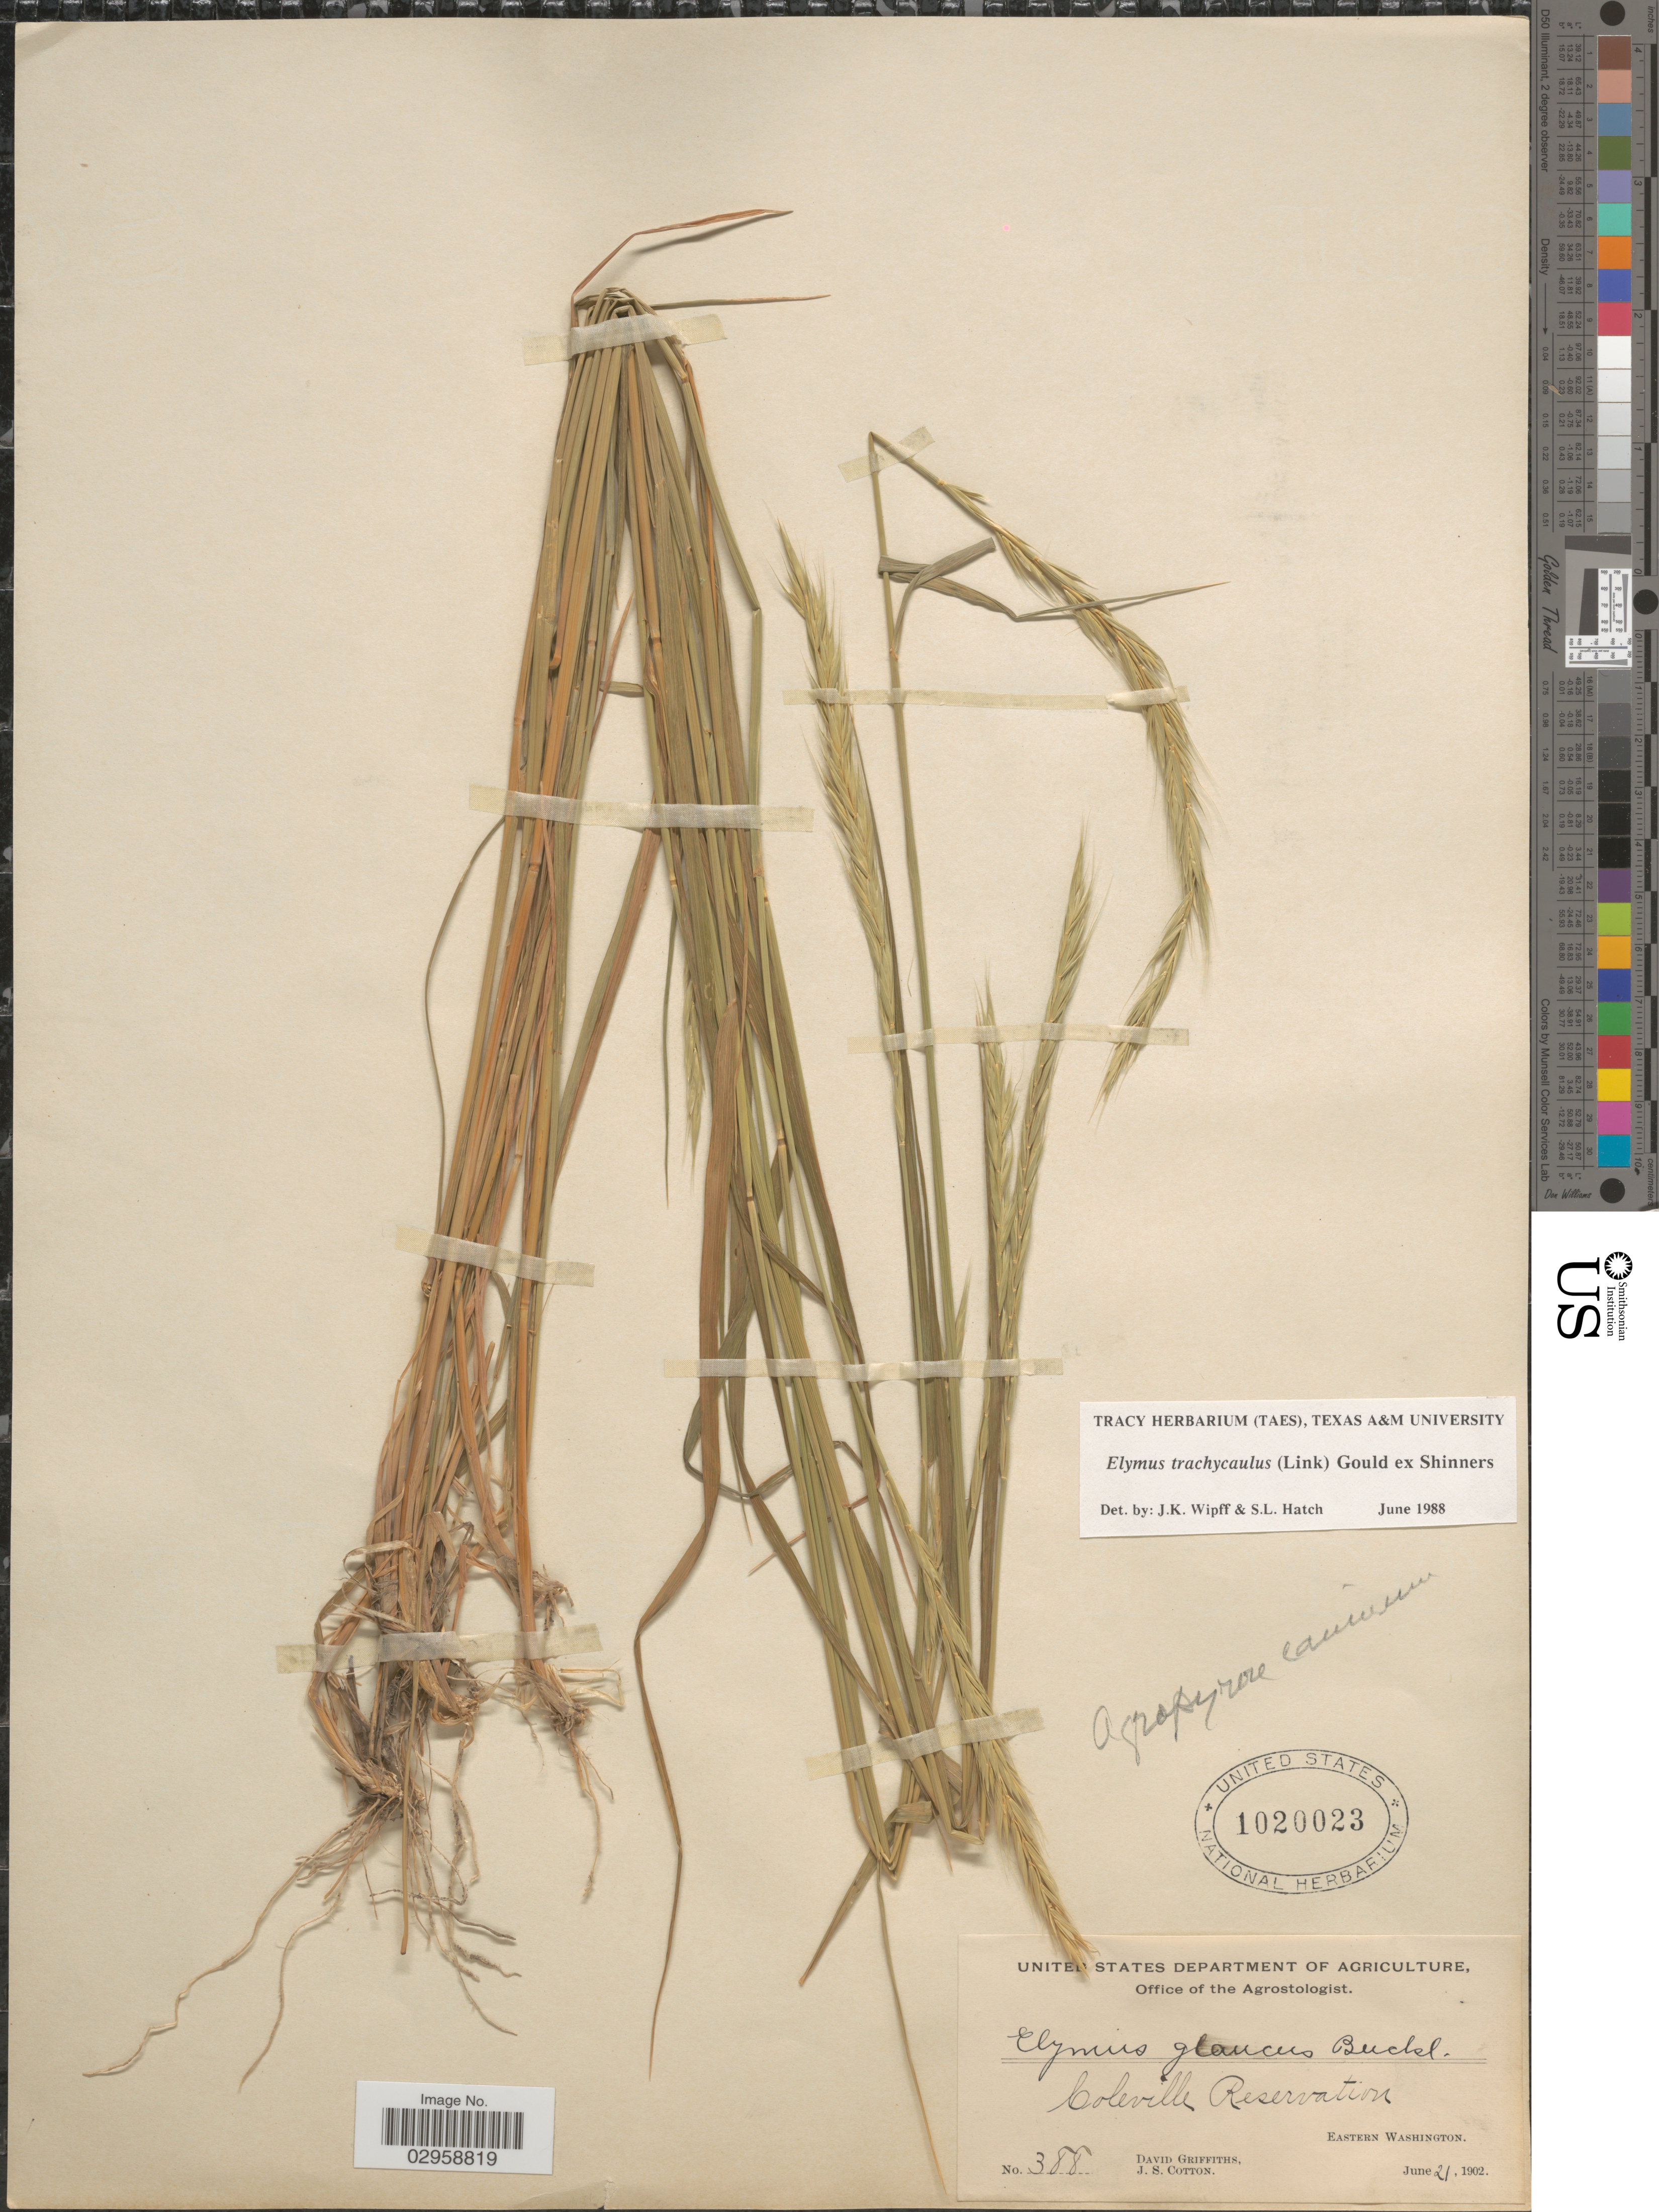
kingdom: Plantae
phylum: Tracheophyta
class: Liliopsida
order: Poales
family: Poaceae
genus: Elymus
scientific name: Elymus trachycaulus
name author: (Link) Gould ex Shinners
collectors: D. Griffiths & J. S. Cotton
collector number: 388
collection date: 1902-06-21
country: United States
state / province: Washington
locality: Coleville Reservation. Eastern Washington.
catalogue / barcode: US 1020023